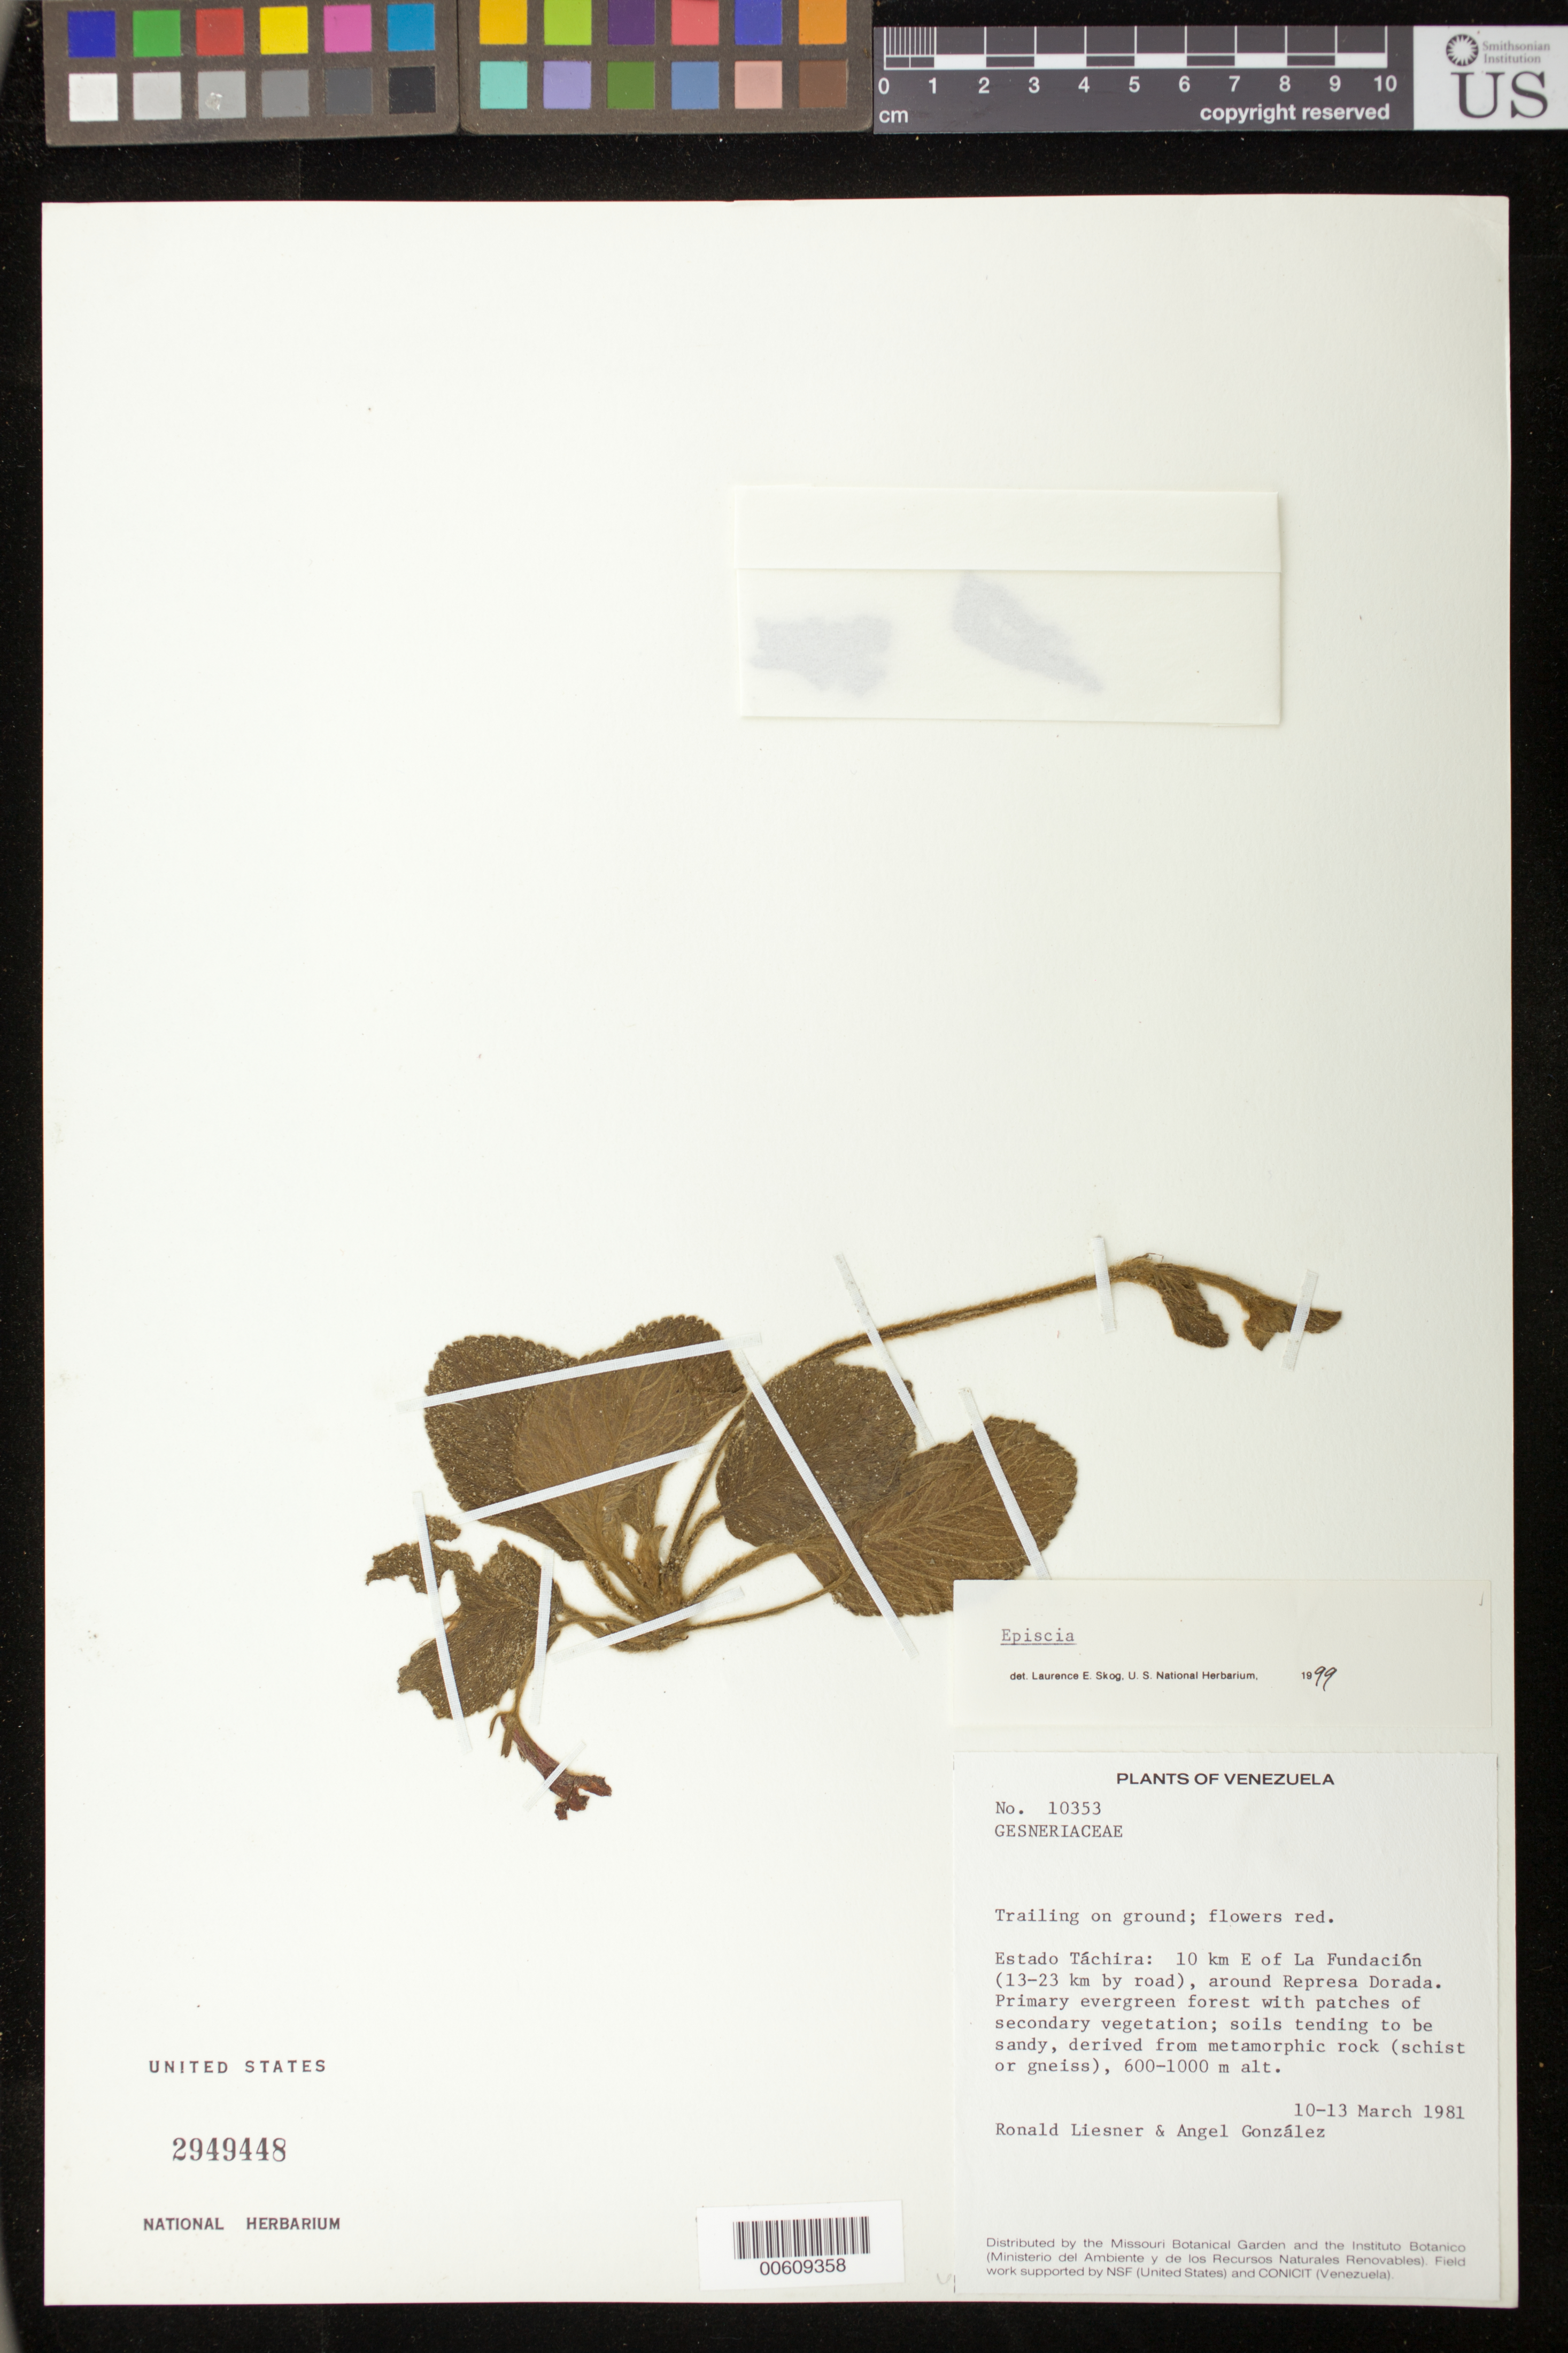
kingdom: Plantae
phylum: Tracheophyta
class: Magnoliopsida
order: Lamiales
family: Gesneriaceae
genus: Episcia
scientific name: Episcia sp.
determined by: Skog, Laurence E.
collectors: R. L. Liesner & A. C. González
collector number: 10353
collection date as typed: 10-13 Mar 1981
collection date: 1981-03-10/1981-03-13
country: Venezuela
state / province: Táchira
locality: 10 km E of La Fundación (13-23 km by road), around Represa Dorada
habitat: Primary evergreen forest with patches of secondary vegetation; soils tending to be sandy, derived from metamorphic rock (schist or gneiss)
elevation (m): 600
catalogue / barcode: US 2949448